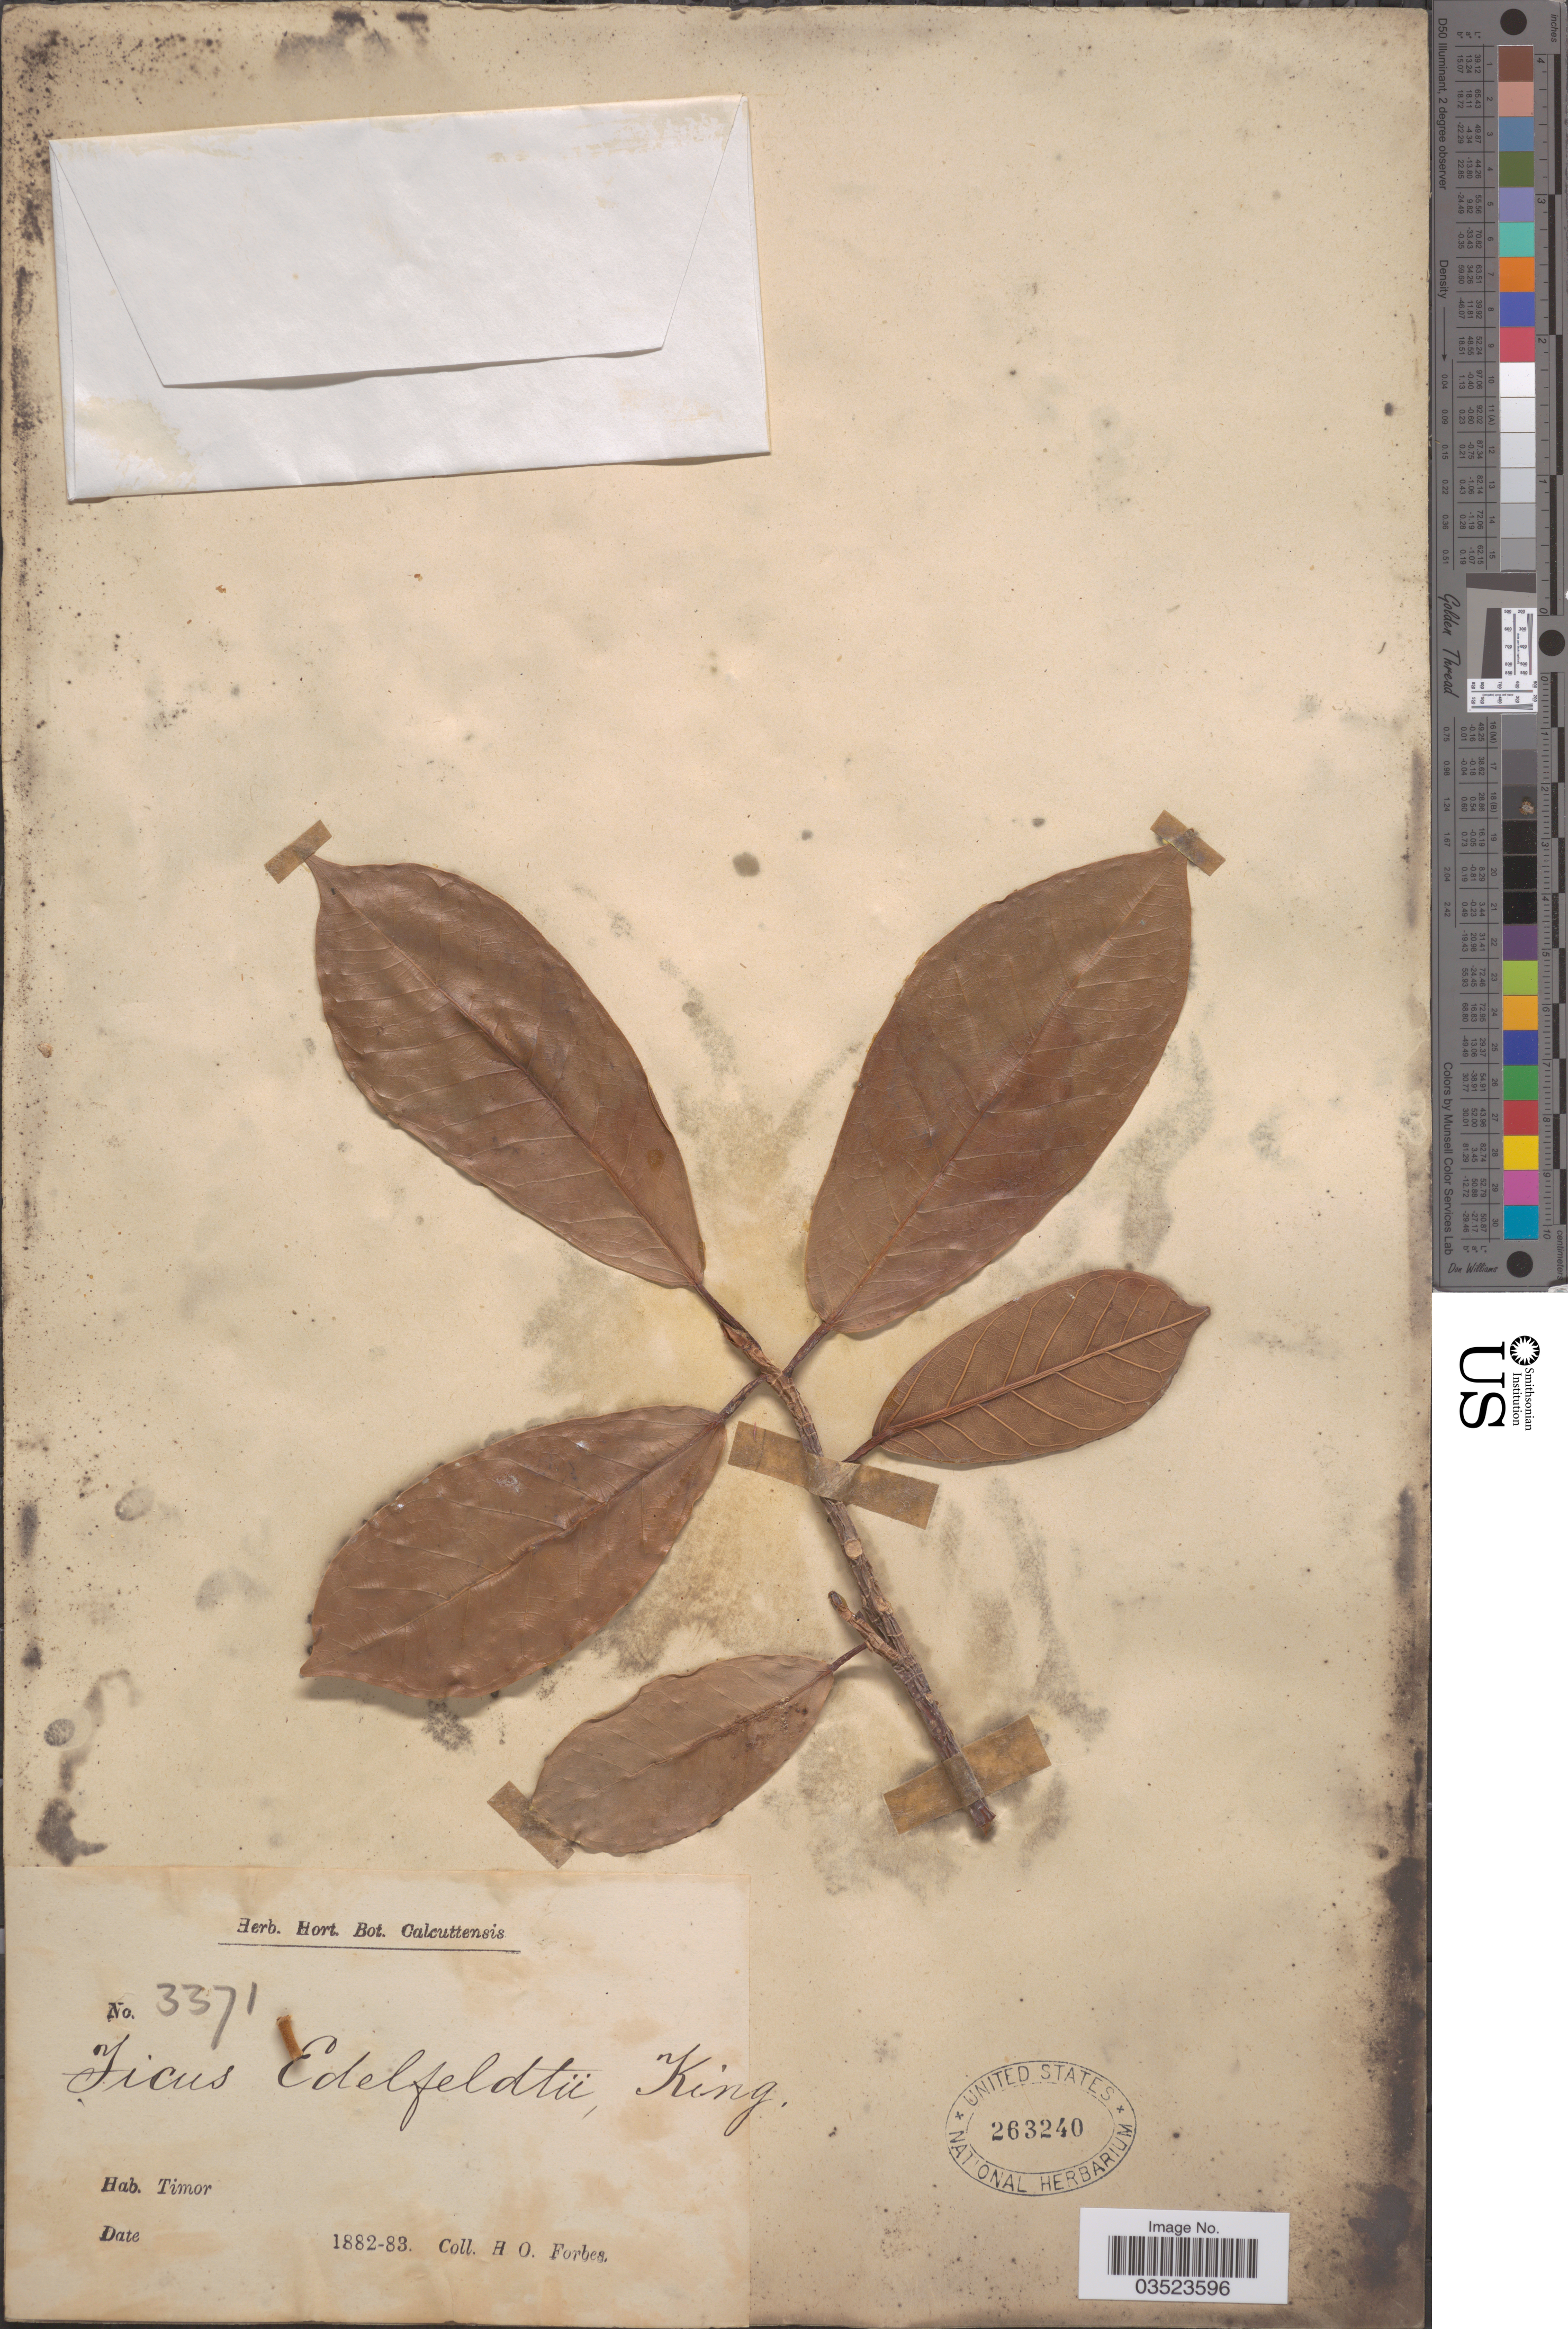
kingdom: Plantae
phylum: Tracheophyta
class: Magnoliopsida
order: Rosales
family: Moraceae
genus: Ficus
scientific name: Ficus edelfeltii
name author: King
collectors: H. O. Forbes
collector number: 3371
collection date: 1882/1883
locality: Timor.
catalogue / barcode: US 263240